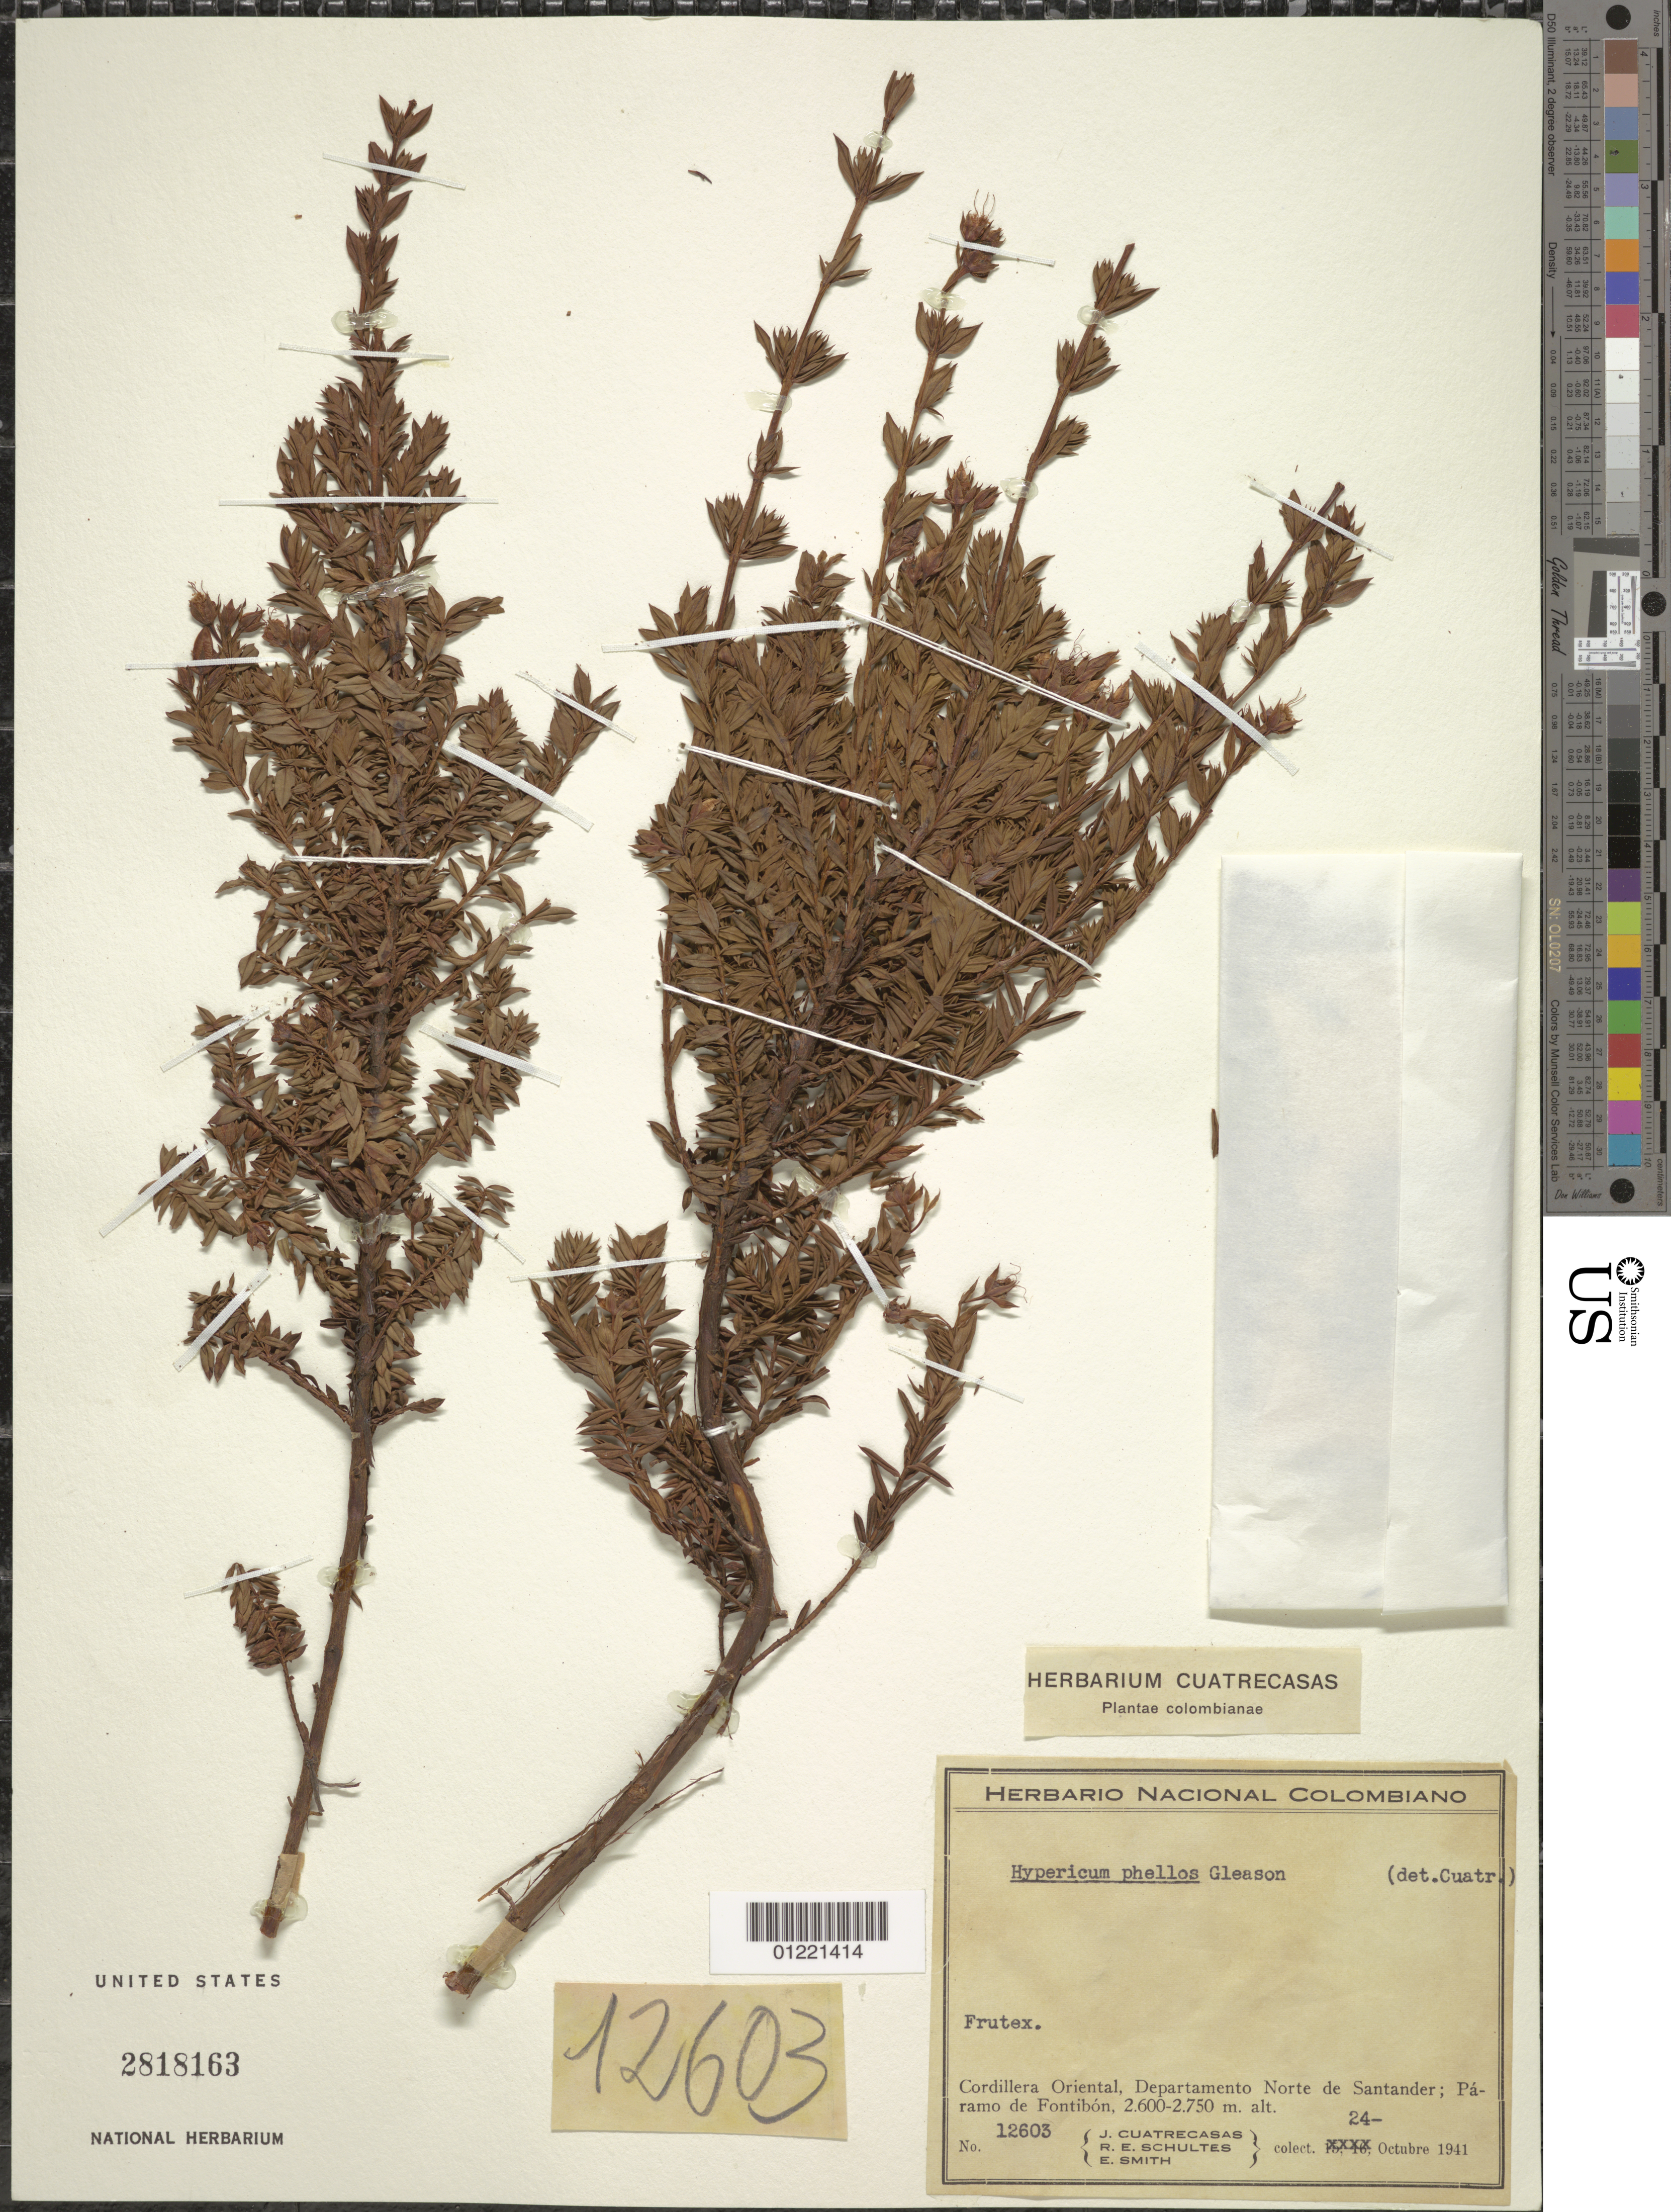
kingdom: Plantae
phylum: Tracheophyta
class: Magnoliopsida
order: Malpighiales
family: Hypericaceae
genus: Hypericum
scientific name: Hypericum phellos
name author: Gleason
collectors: J. Cuatrecasas, R. E. Schultes & C. E. Smith Jr.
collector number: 12603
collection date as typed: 24 Oct 1941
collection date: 1941-10-24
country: Colombia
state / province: Norte de Santander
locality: Cordillera Oriental, Paramo de Fontibon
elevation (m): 2600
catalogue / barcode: US 2818163